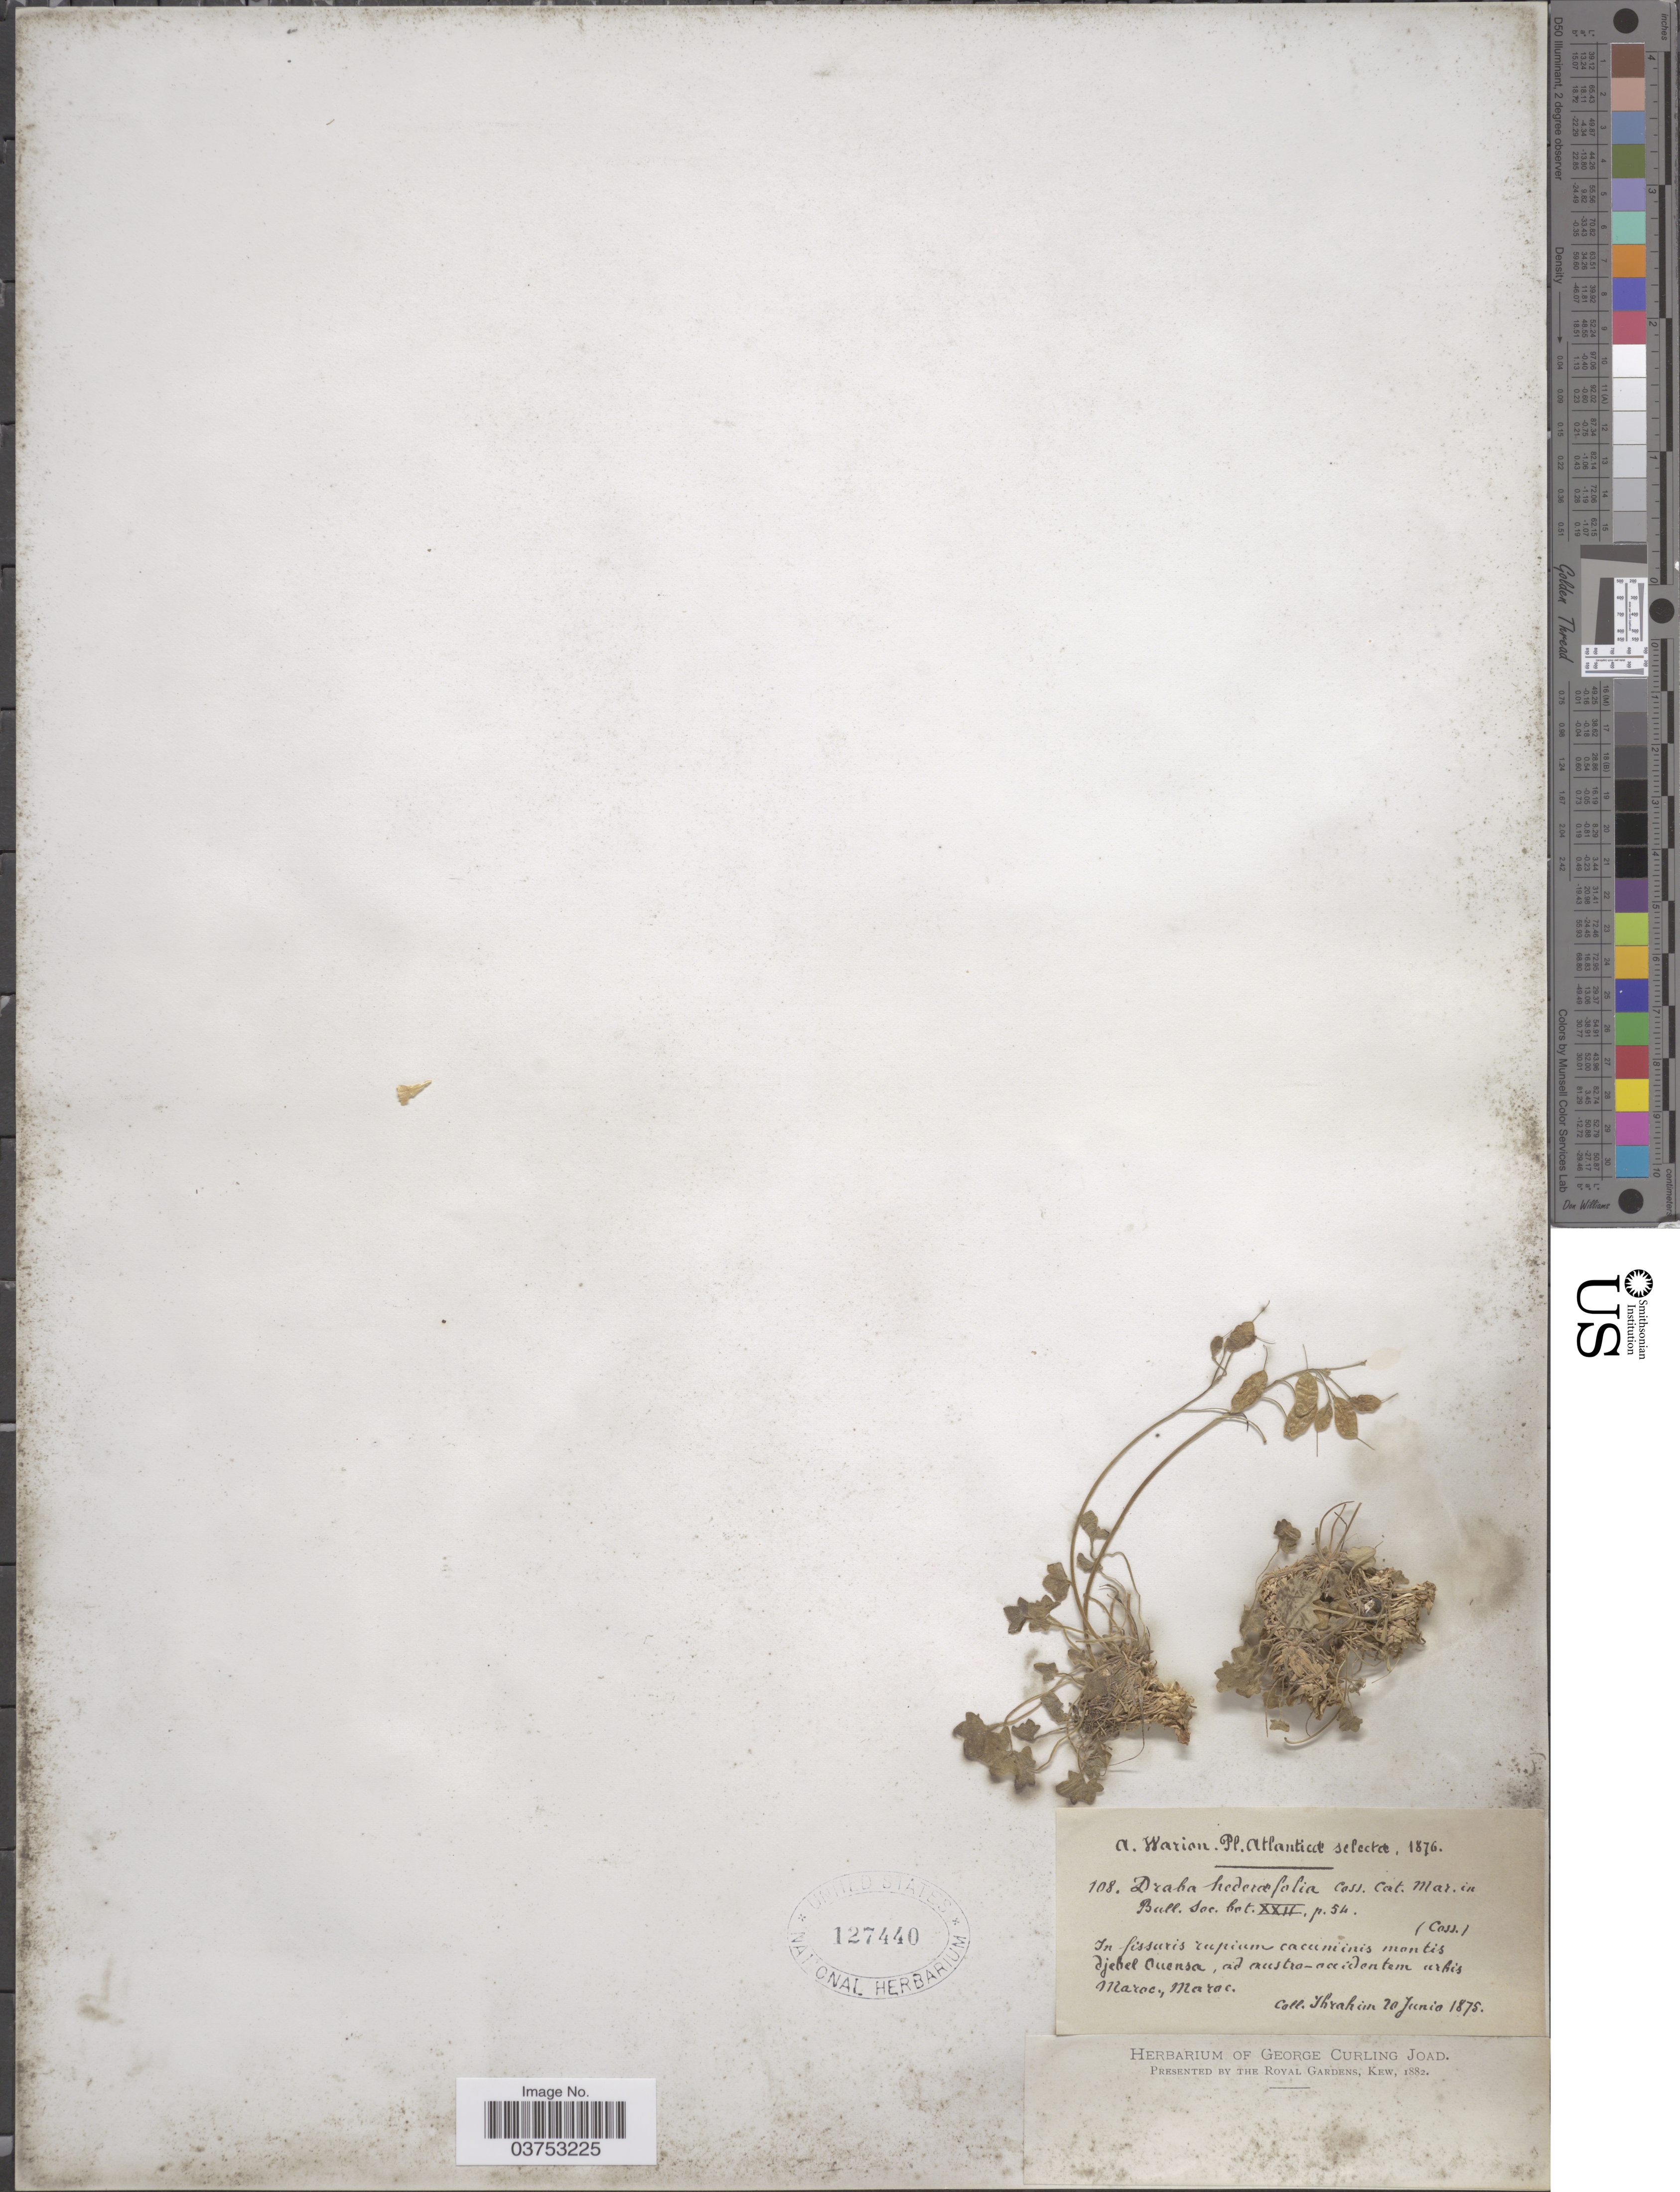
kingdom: Plantae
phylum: Tracheophyta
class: Magnoliopsida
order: Brassicales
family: Brassicaceae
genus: Draba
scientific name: Draba hederifolia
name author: Coss.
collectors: -. Ibrahim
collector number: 108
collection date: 1875-06-20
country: Morocco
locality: In fissuris rupium cacuminis montis djebel Ouensa, ad austro-occidentem urbis Maroc.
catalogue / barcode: US 127440